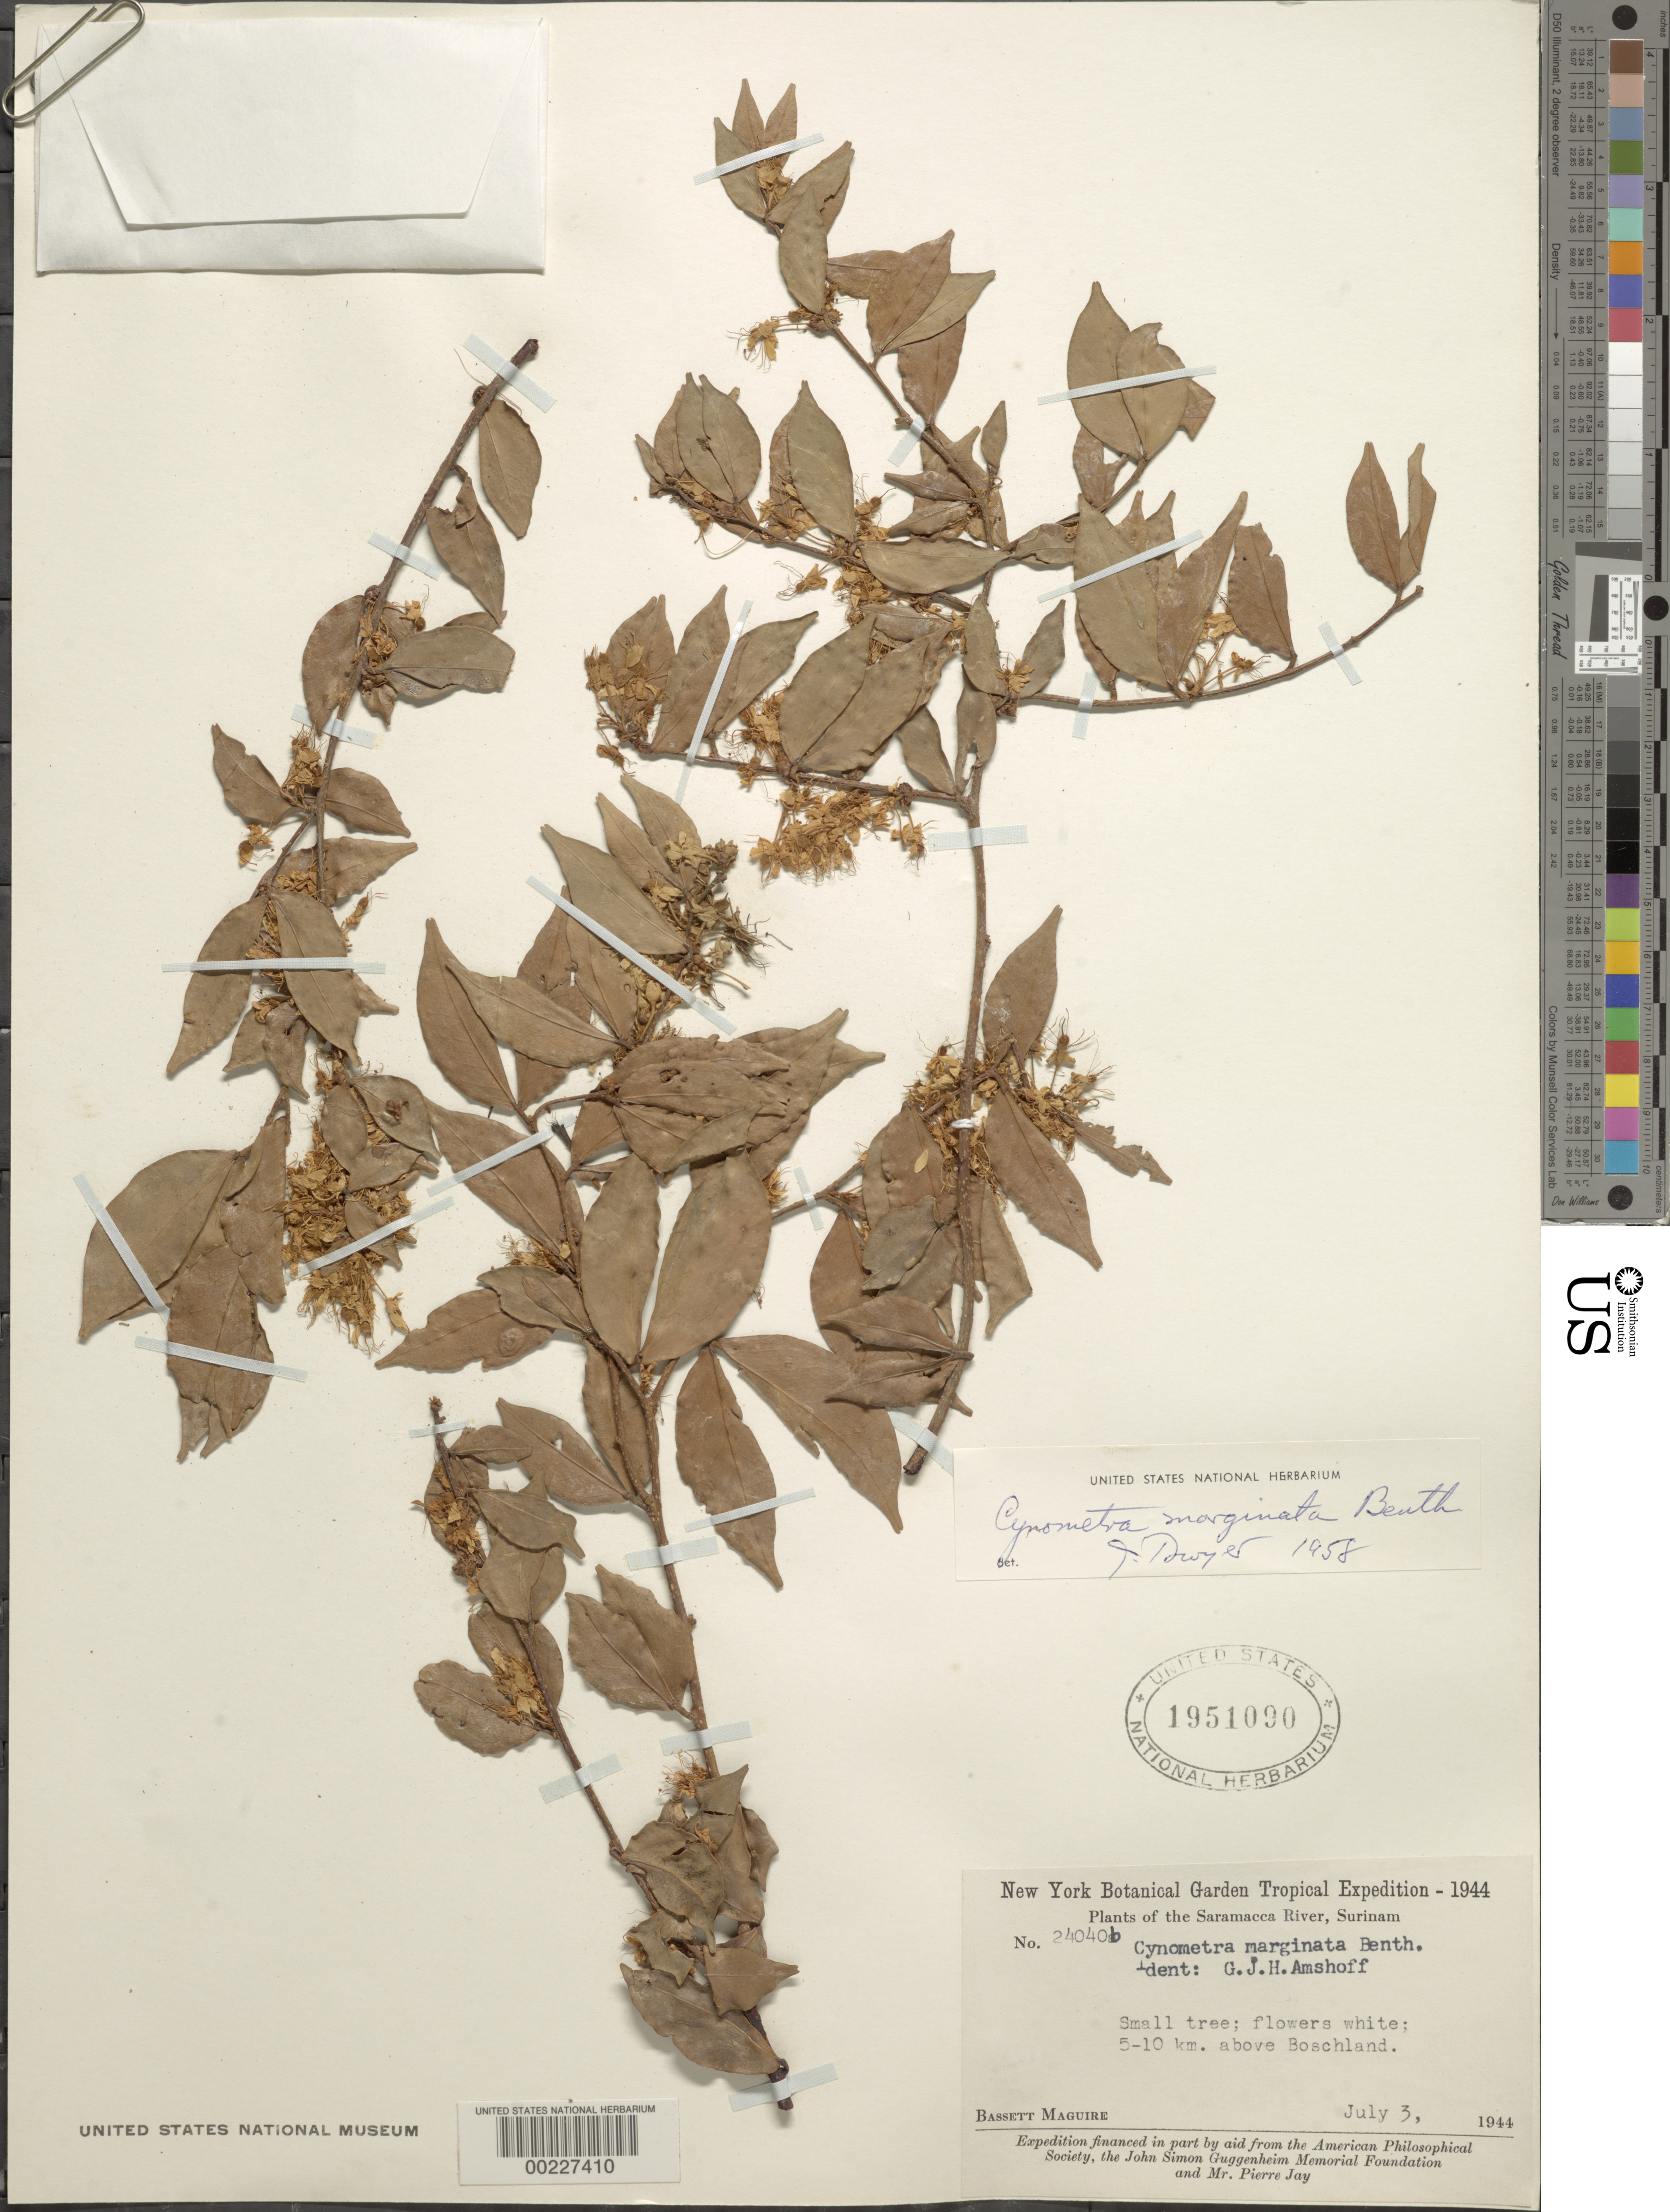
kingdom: Plantae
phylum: Tracheophyta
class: Magnoliopsida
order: Fabales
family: Fabaceae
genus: Cynometra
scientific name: Cynometra marginata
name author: Benth.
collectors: B. Maguire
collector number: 24040b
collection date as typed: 03 Jul 1944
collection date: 1944-07-03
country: Suriname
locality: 5-10 km above boschland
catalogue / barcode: US 1951090